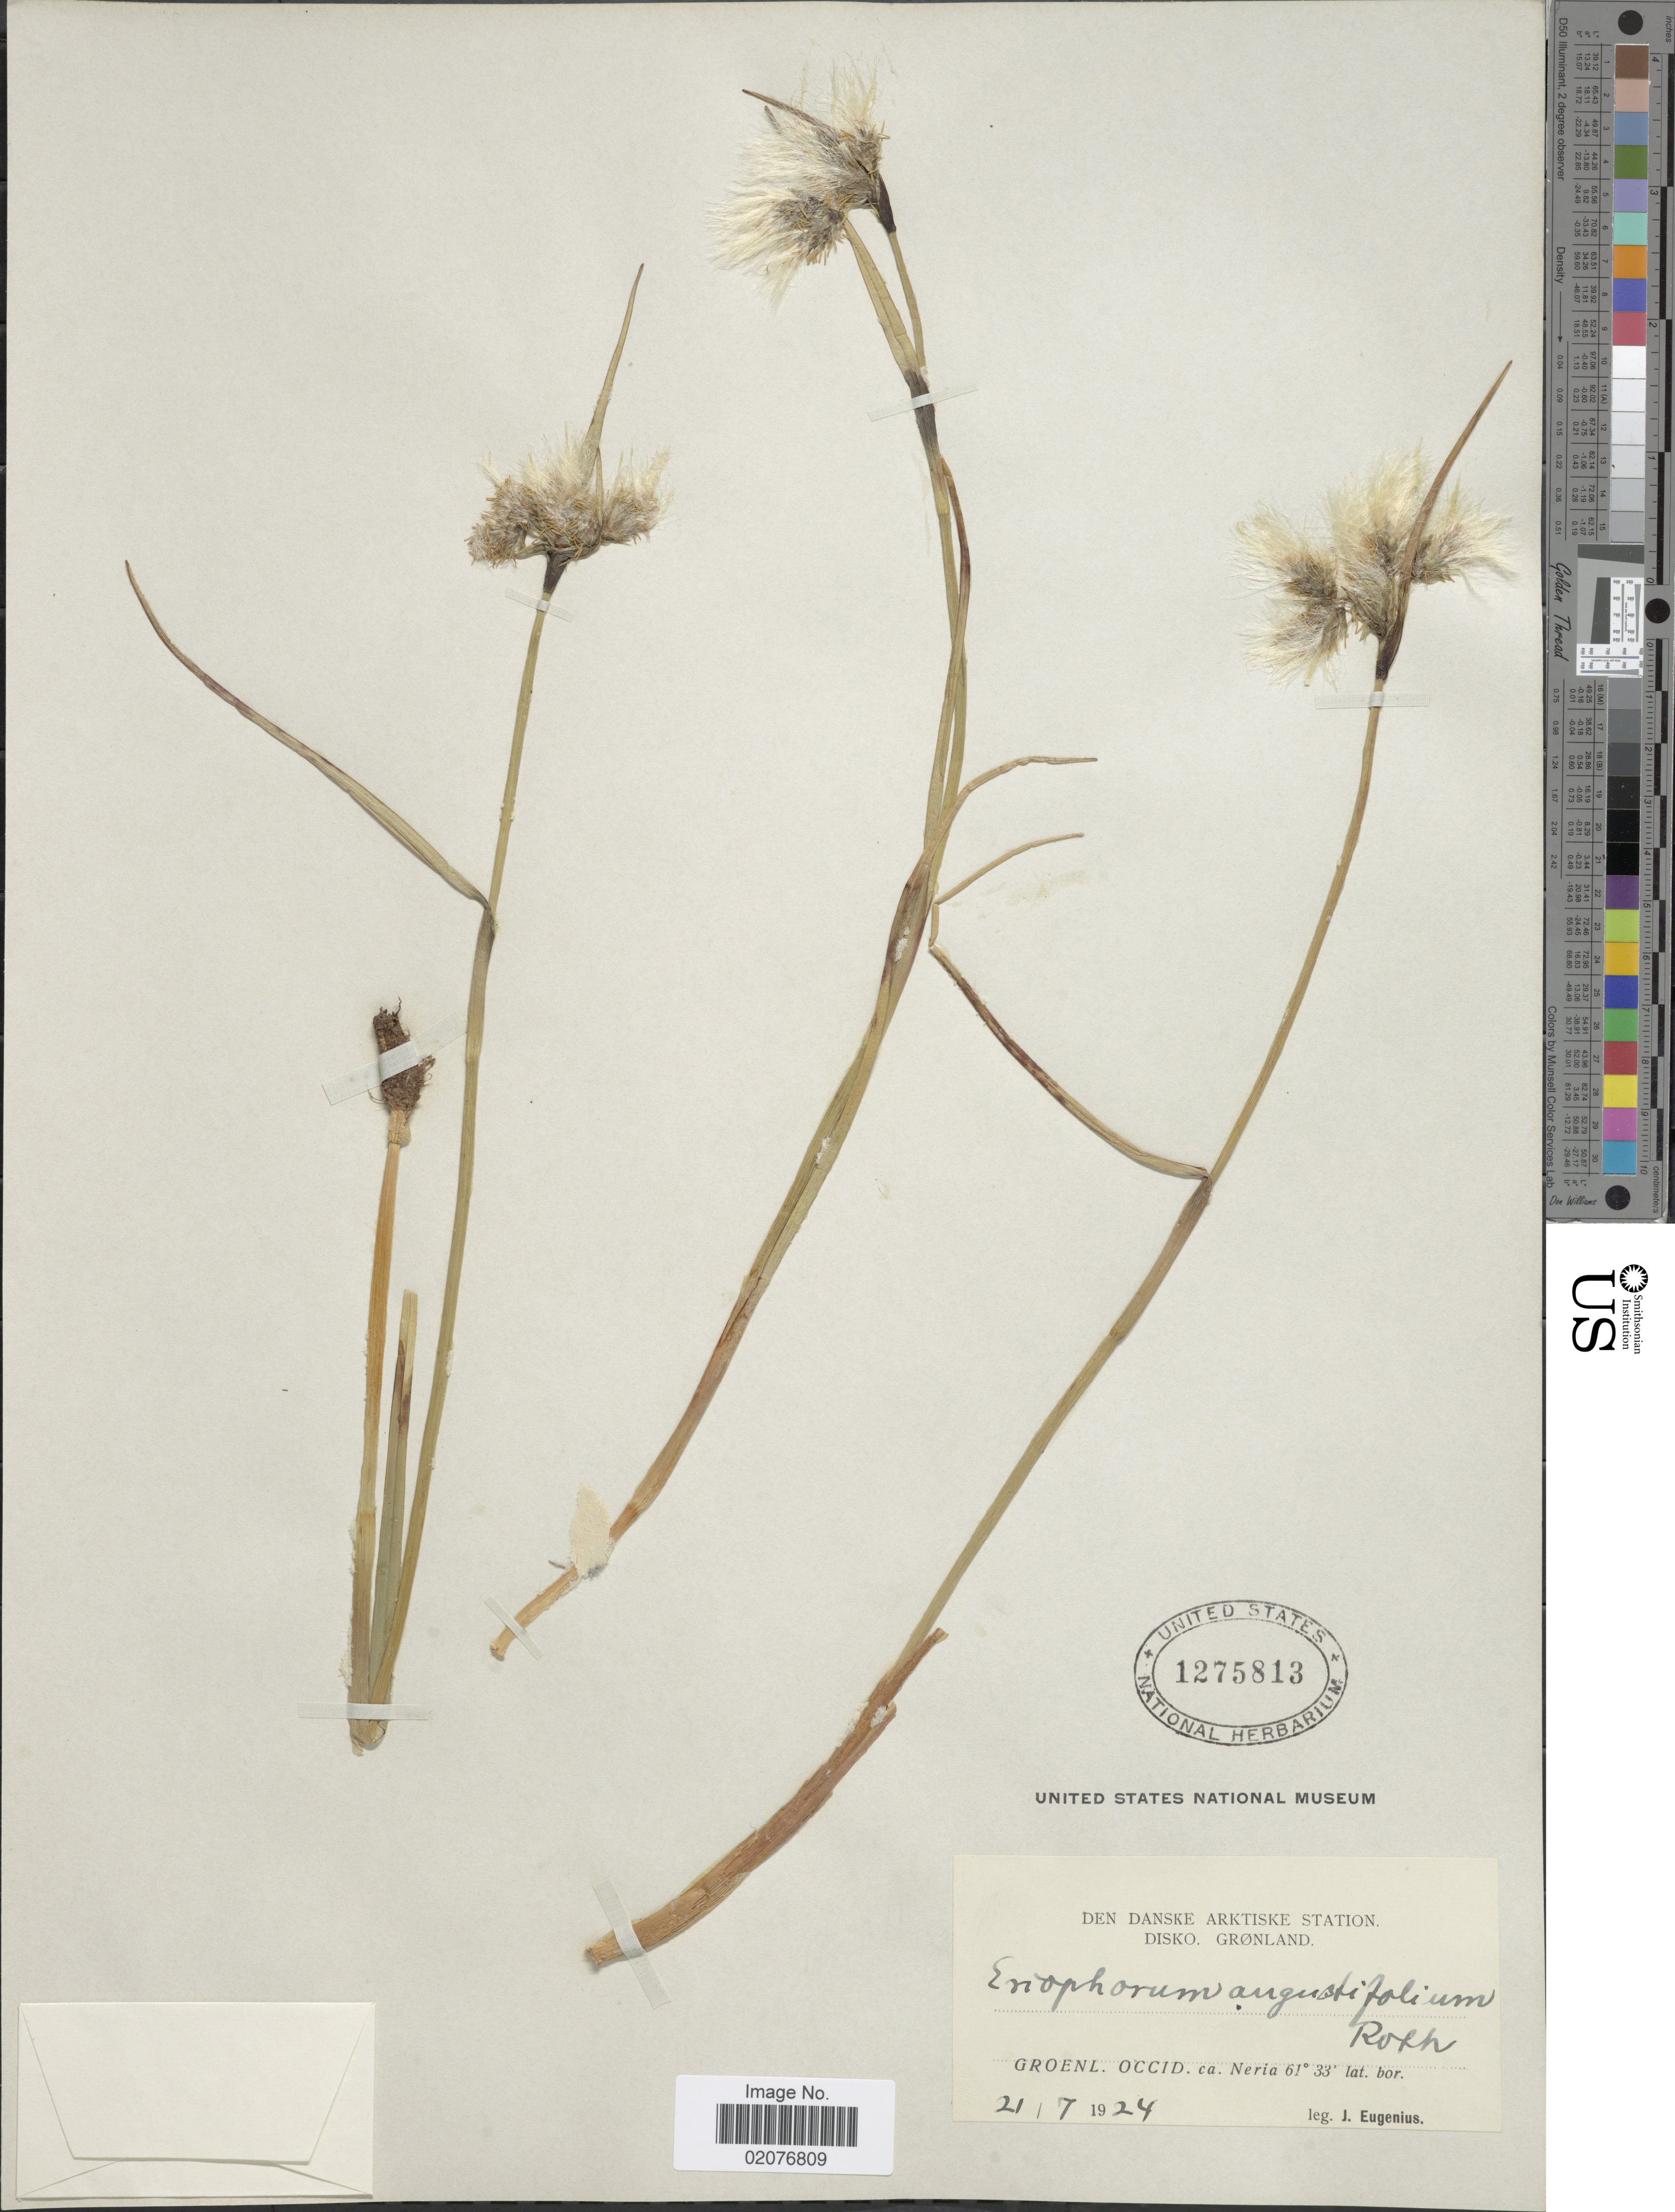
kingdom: Plantae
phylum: Tracheophyta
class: Liliopsida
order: Poales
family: Cyperaceae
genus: Eriophorum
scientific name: Eriophorum angustifolium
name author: Honck.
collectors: J. Eugenius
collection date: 1924-07-21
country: Greenland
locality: Den Danske Artiske Station. Disko, Groenl. Occid. ca. Neria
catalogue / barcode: US 1275813